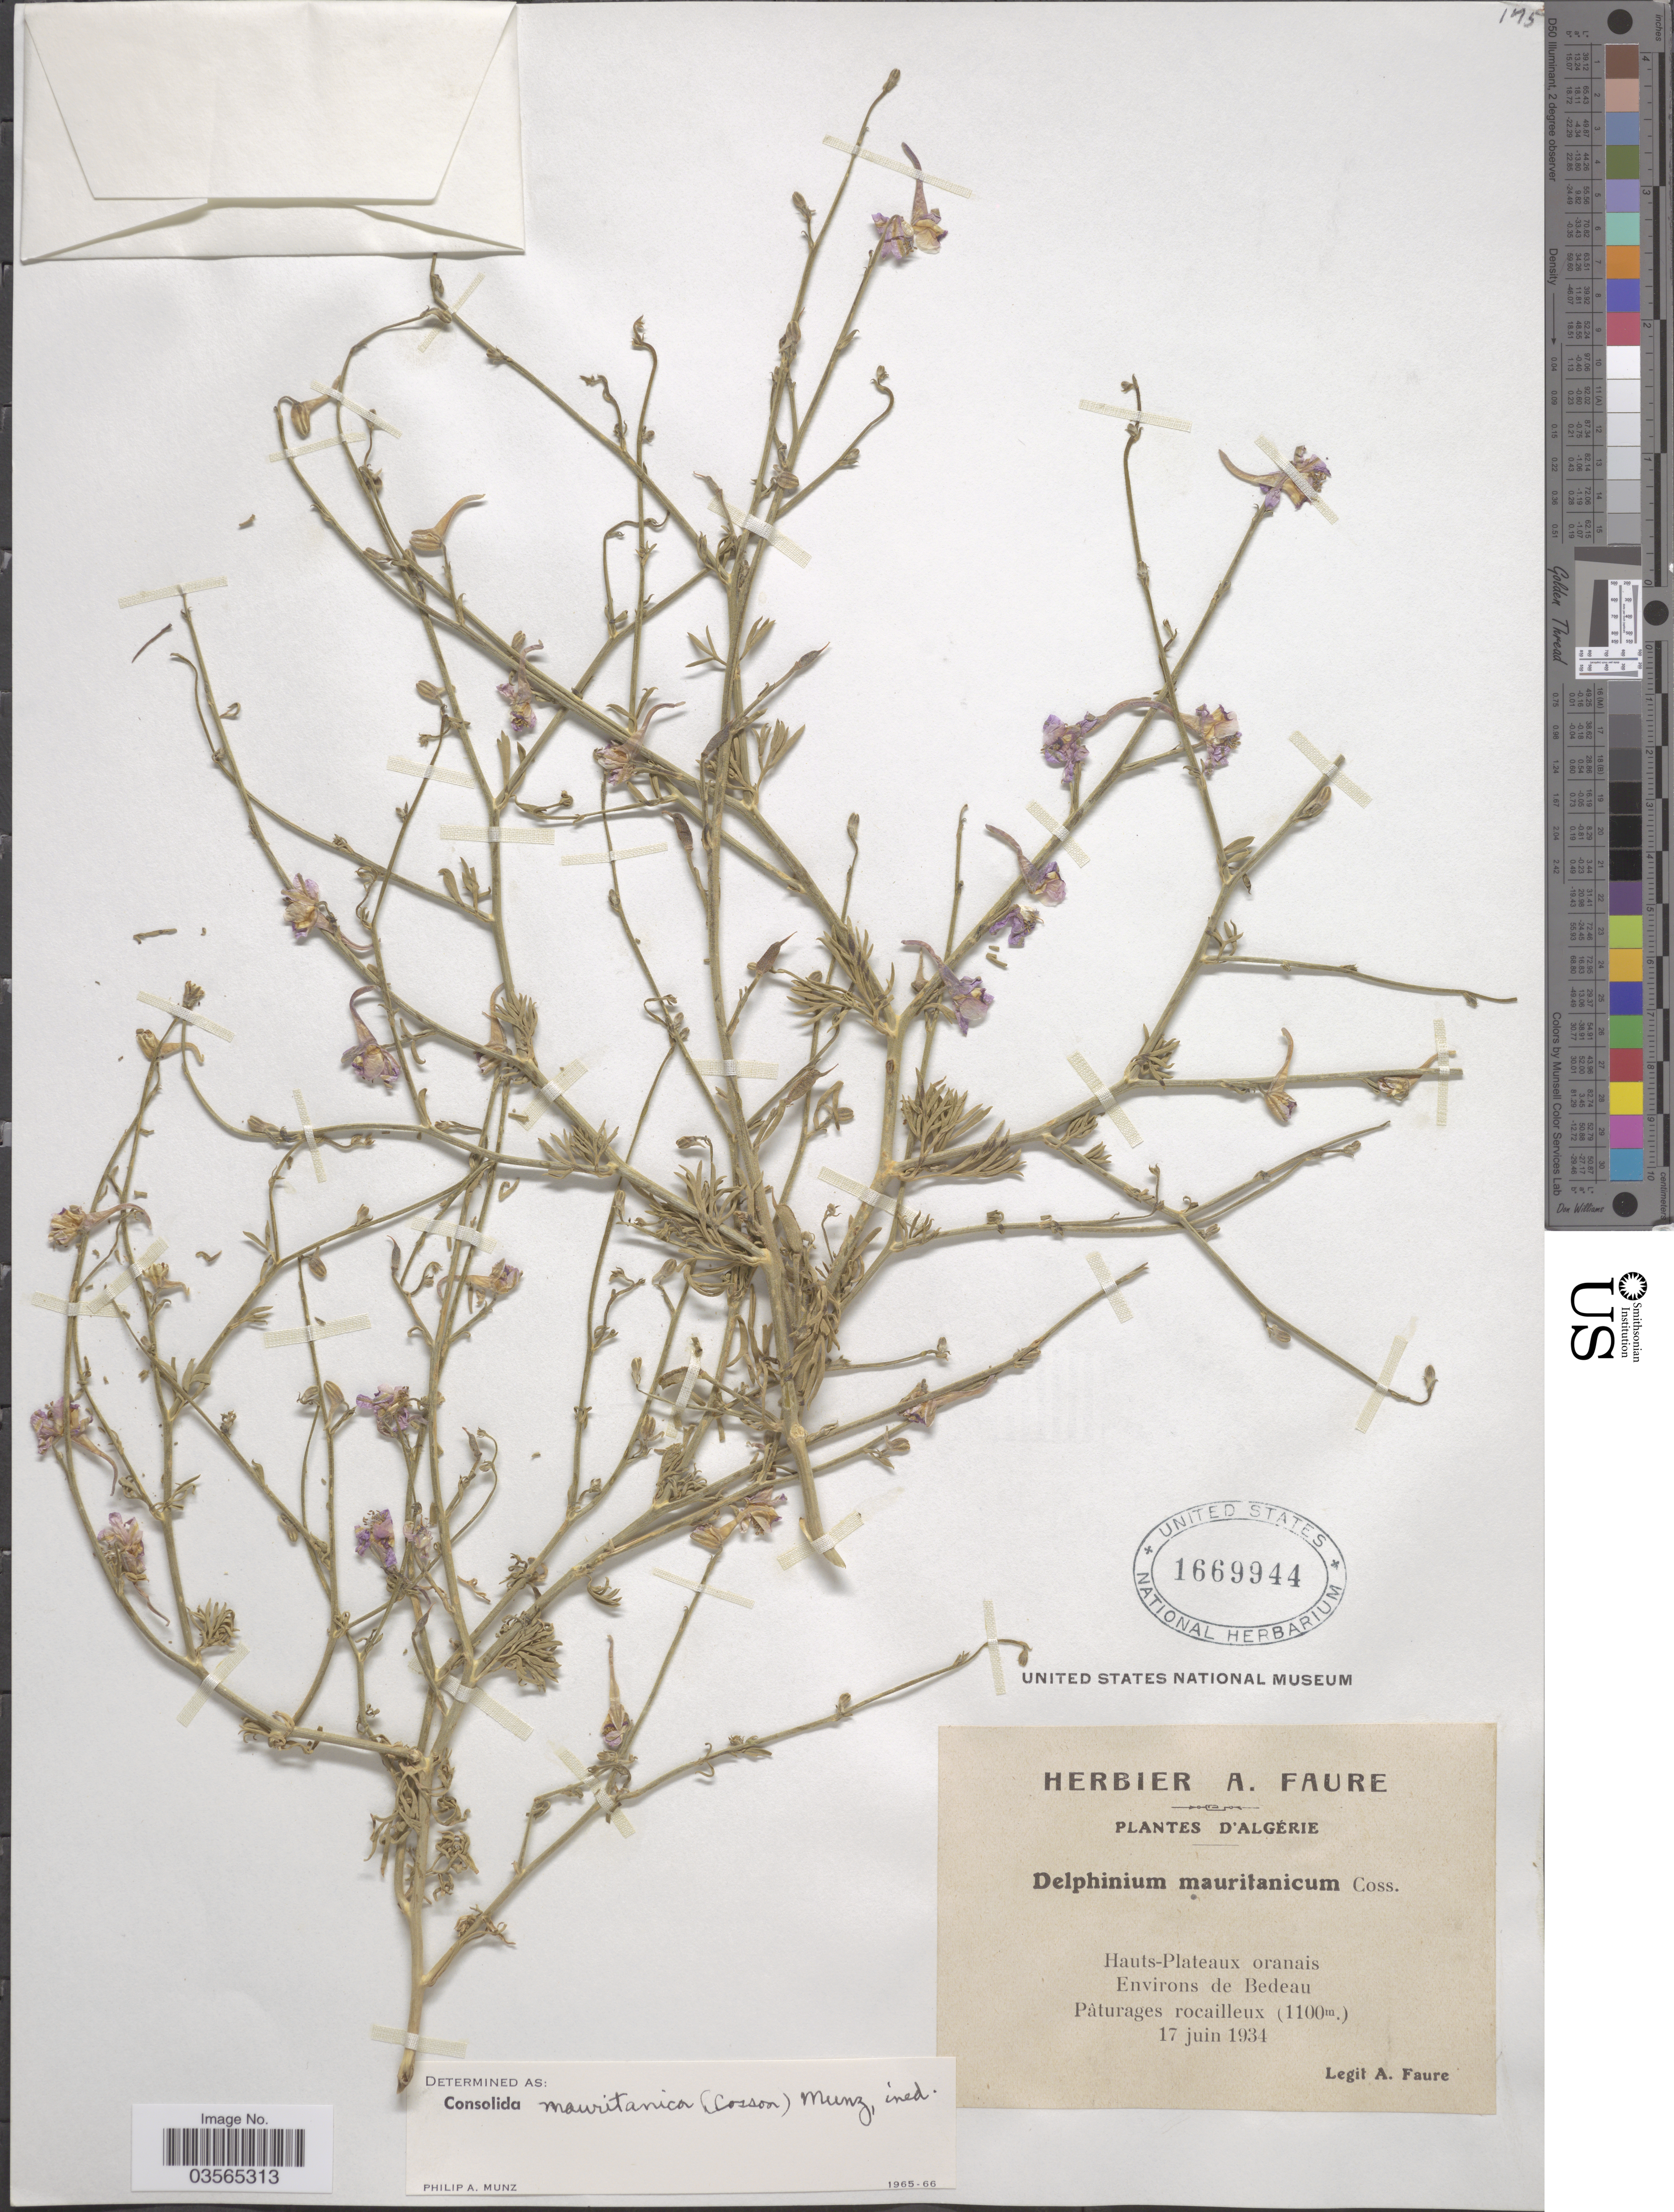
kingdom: Plantae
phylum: Tracheophyta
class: Magnoliopsida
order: Ranunculales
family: Ranunculaceae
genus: Delphinium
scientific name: Delphinium mauritanicum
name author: Coss.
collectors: A. Faure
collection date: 1934-06-17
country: Algeria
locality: Hauts-Plateaux oranais. Environs de Bedeau.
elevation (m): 1100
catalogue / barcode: US 1669944